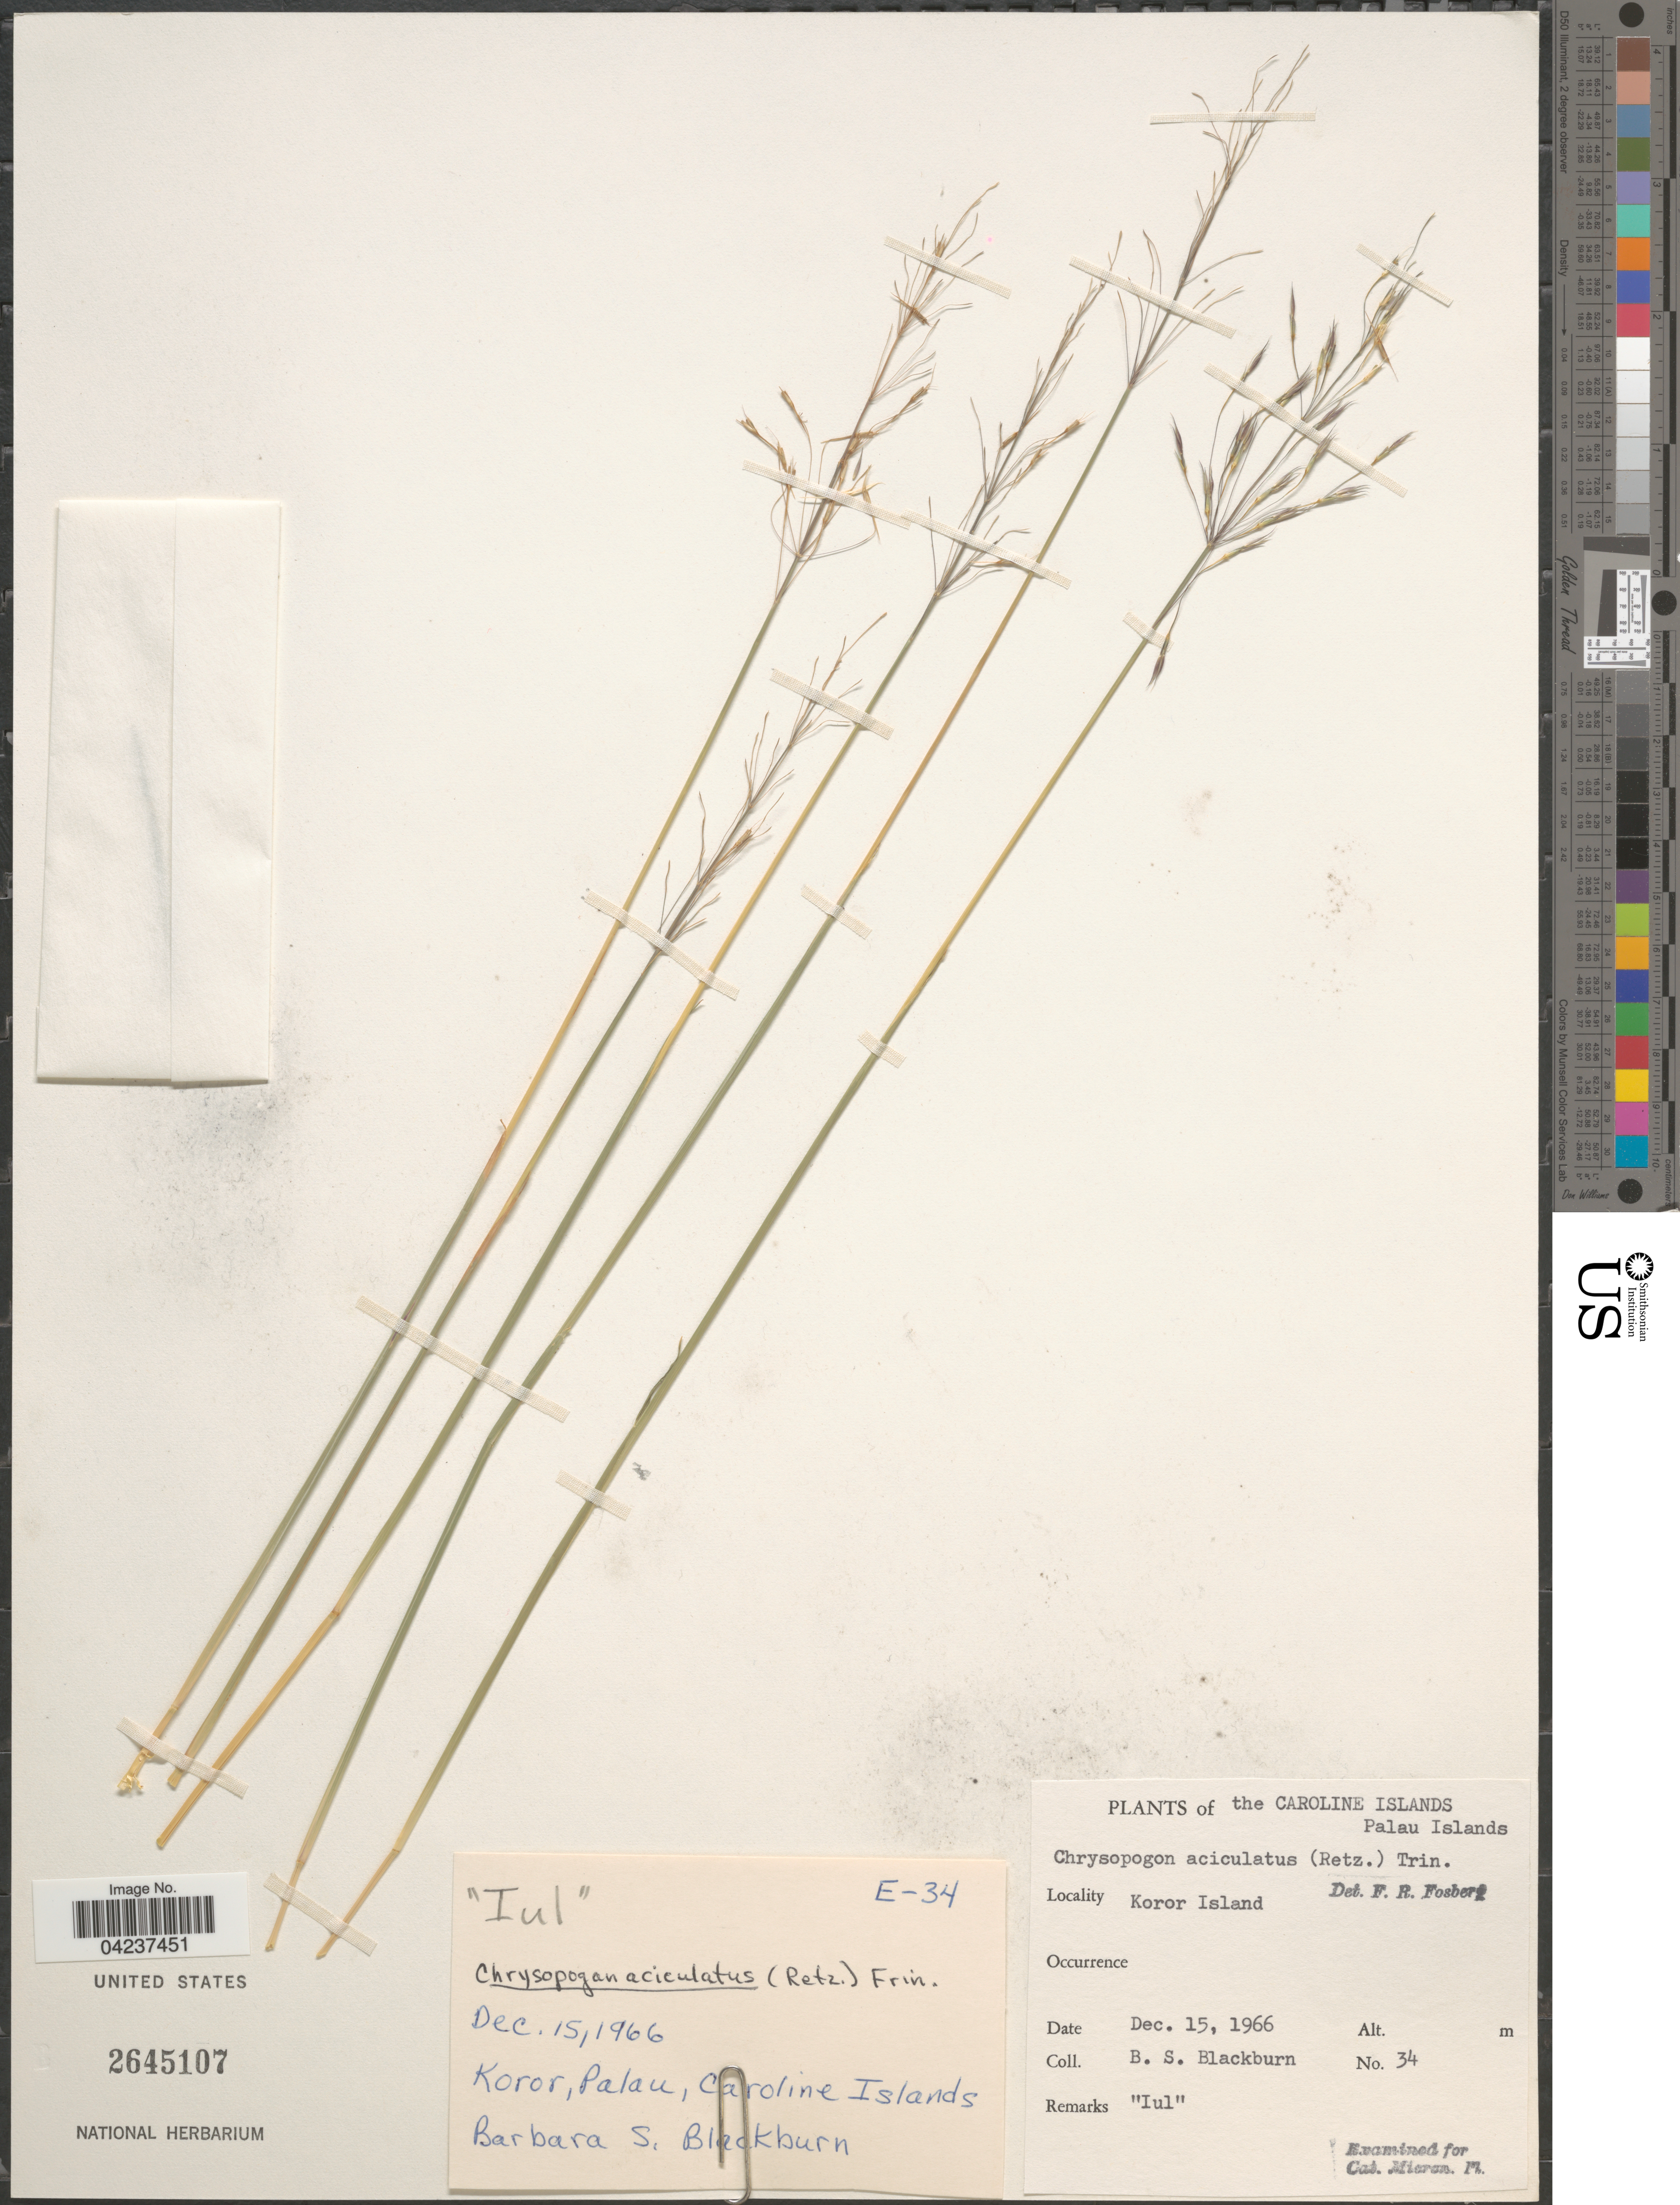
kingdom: Plantae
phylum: Tracheophyta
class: Liliopsida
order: Poales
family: Poaceae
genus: Chrysopogon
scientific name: Chrysopogon aciculatus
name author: (Retz.) Trin.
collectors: B. S. Blackburn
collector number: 34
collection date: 1966-12-15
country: Palau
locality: The Caroline Islands. Palau Islands. Koror Island.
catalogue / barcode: US 2645107